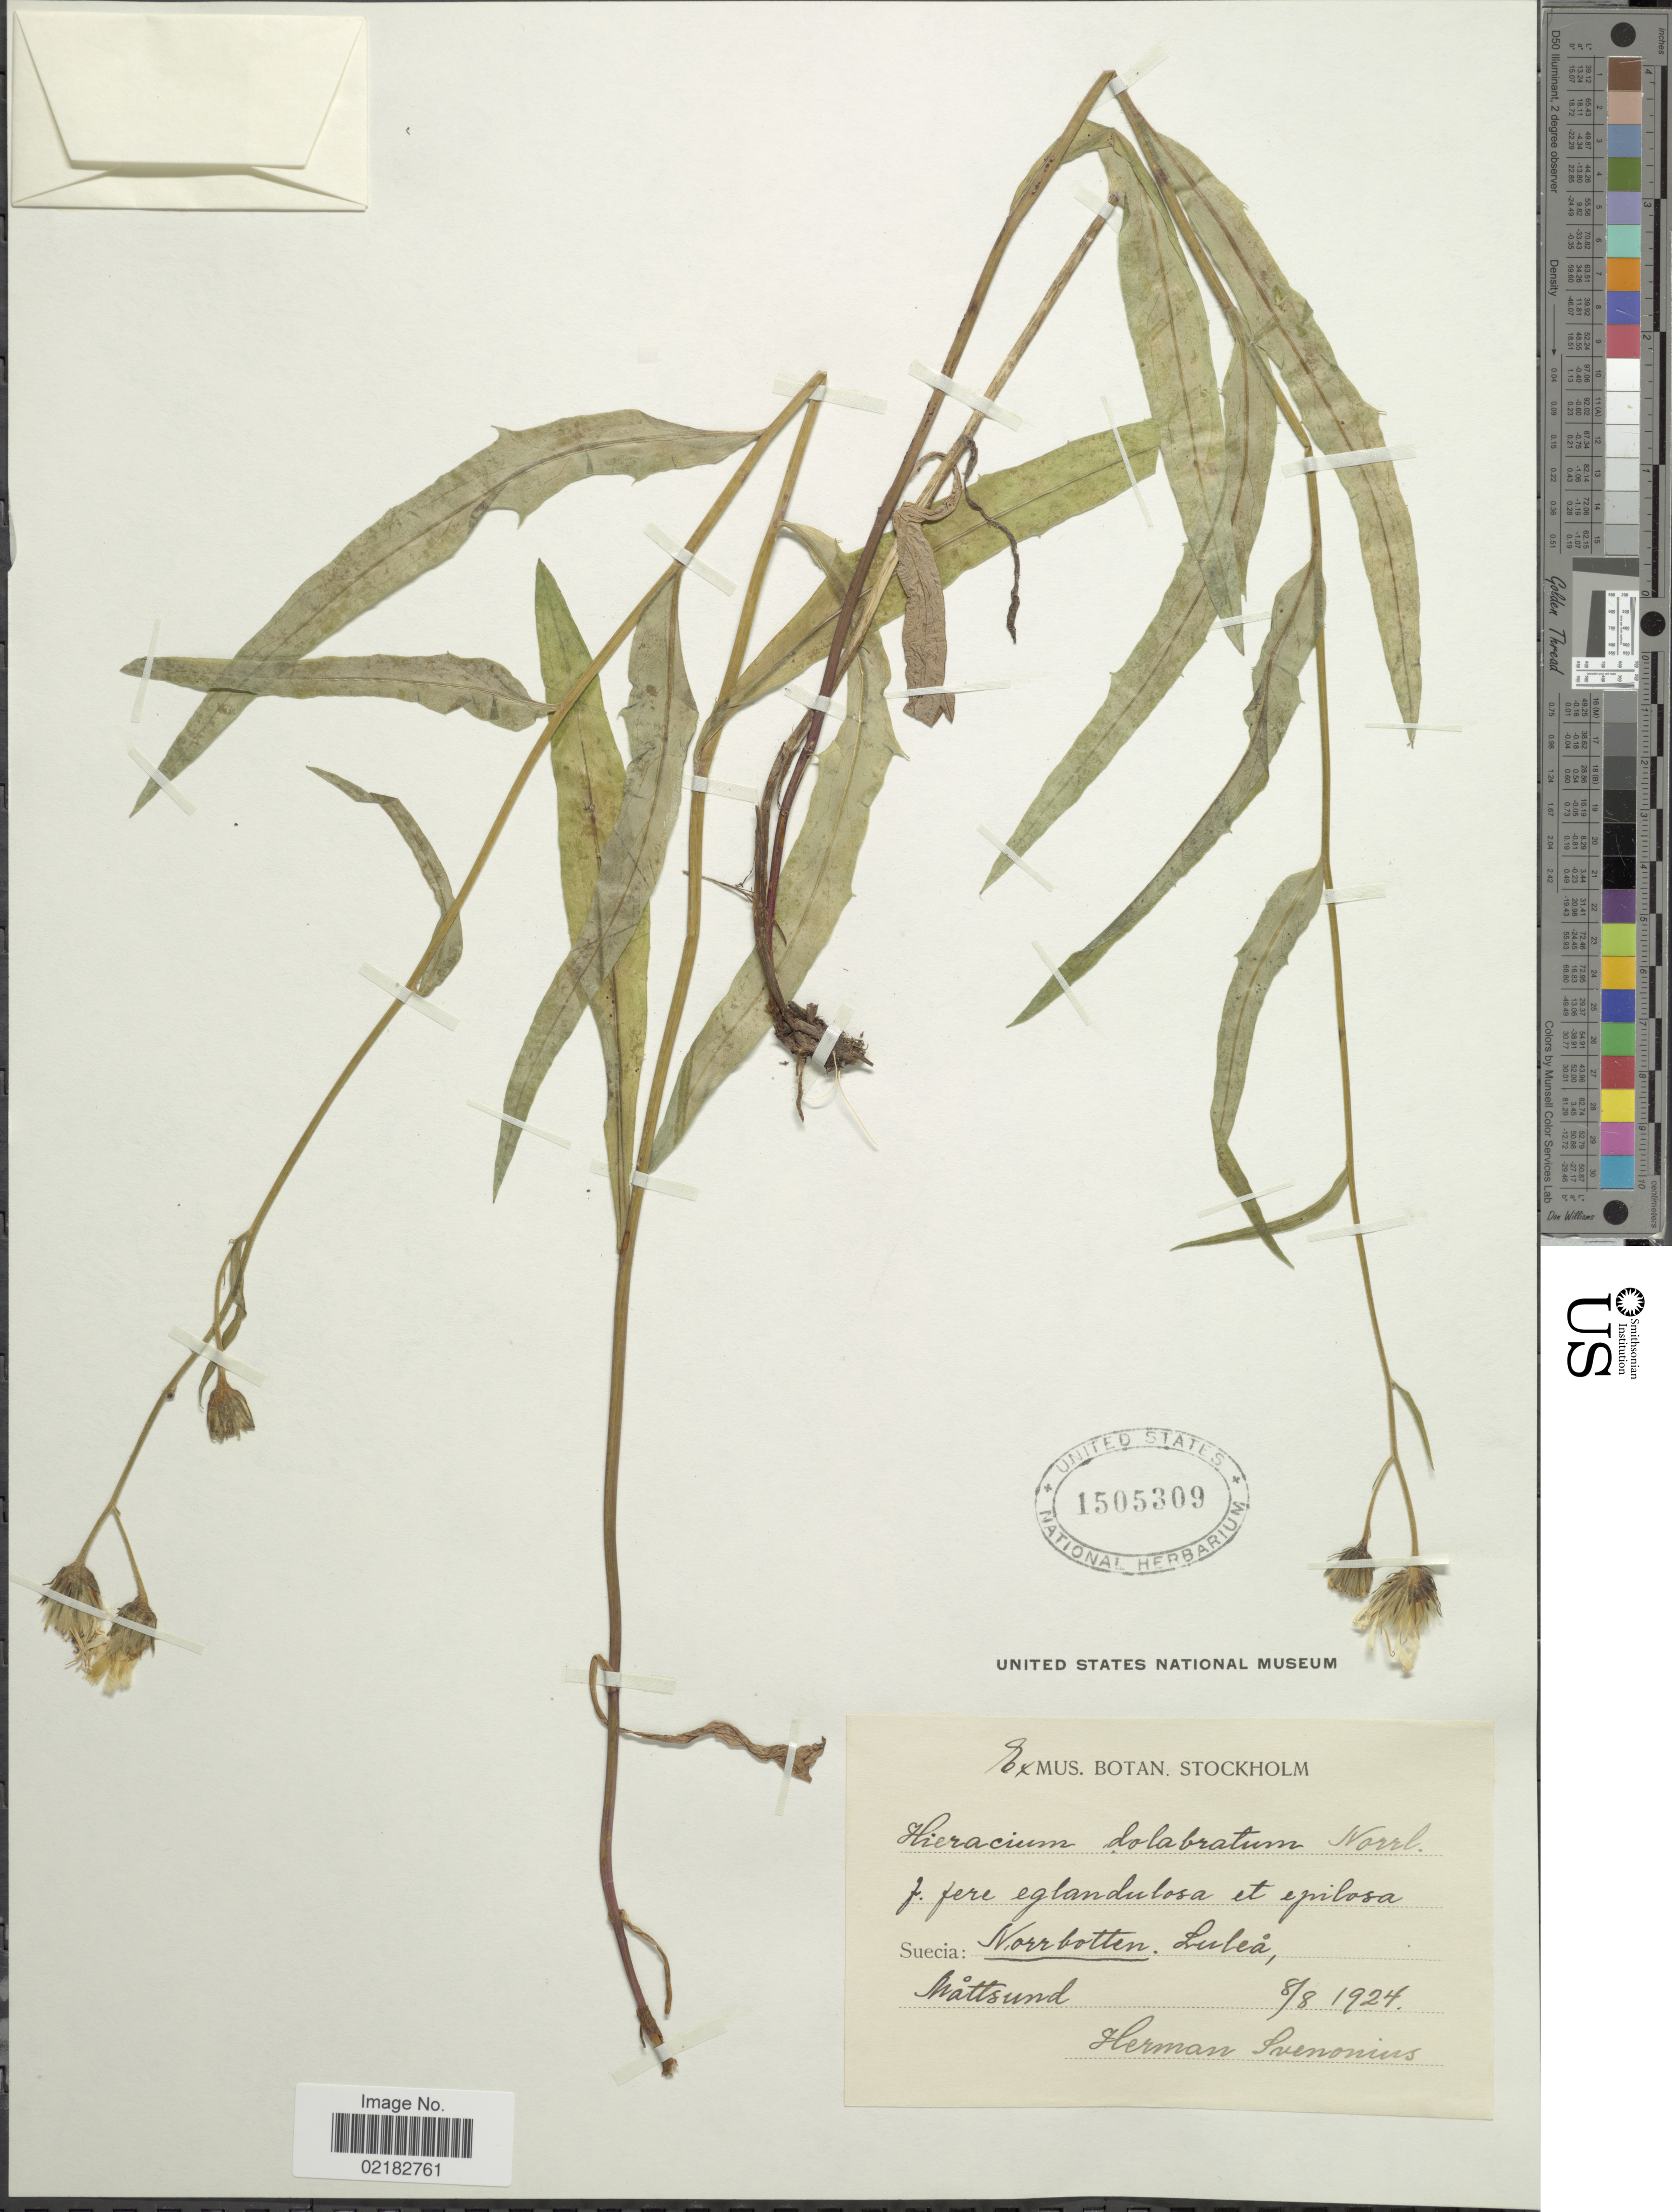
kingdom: Plantae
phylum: Tracheophyta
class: Magnoliopsida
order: Asterales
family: Asteraceae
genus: Hieracium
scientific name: Hieracium dolabratum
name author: (Norrlin) Norrlin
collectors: H. Svenonius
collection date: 1924-08-08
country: Sweden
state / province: Norrbotten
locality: Suecia: Norrbotten. Luleå, Måttsund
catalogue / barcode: US 1505309